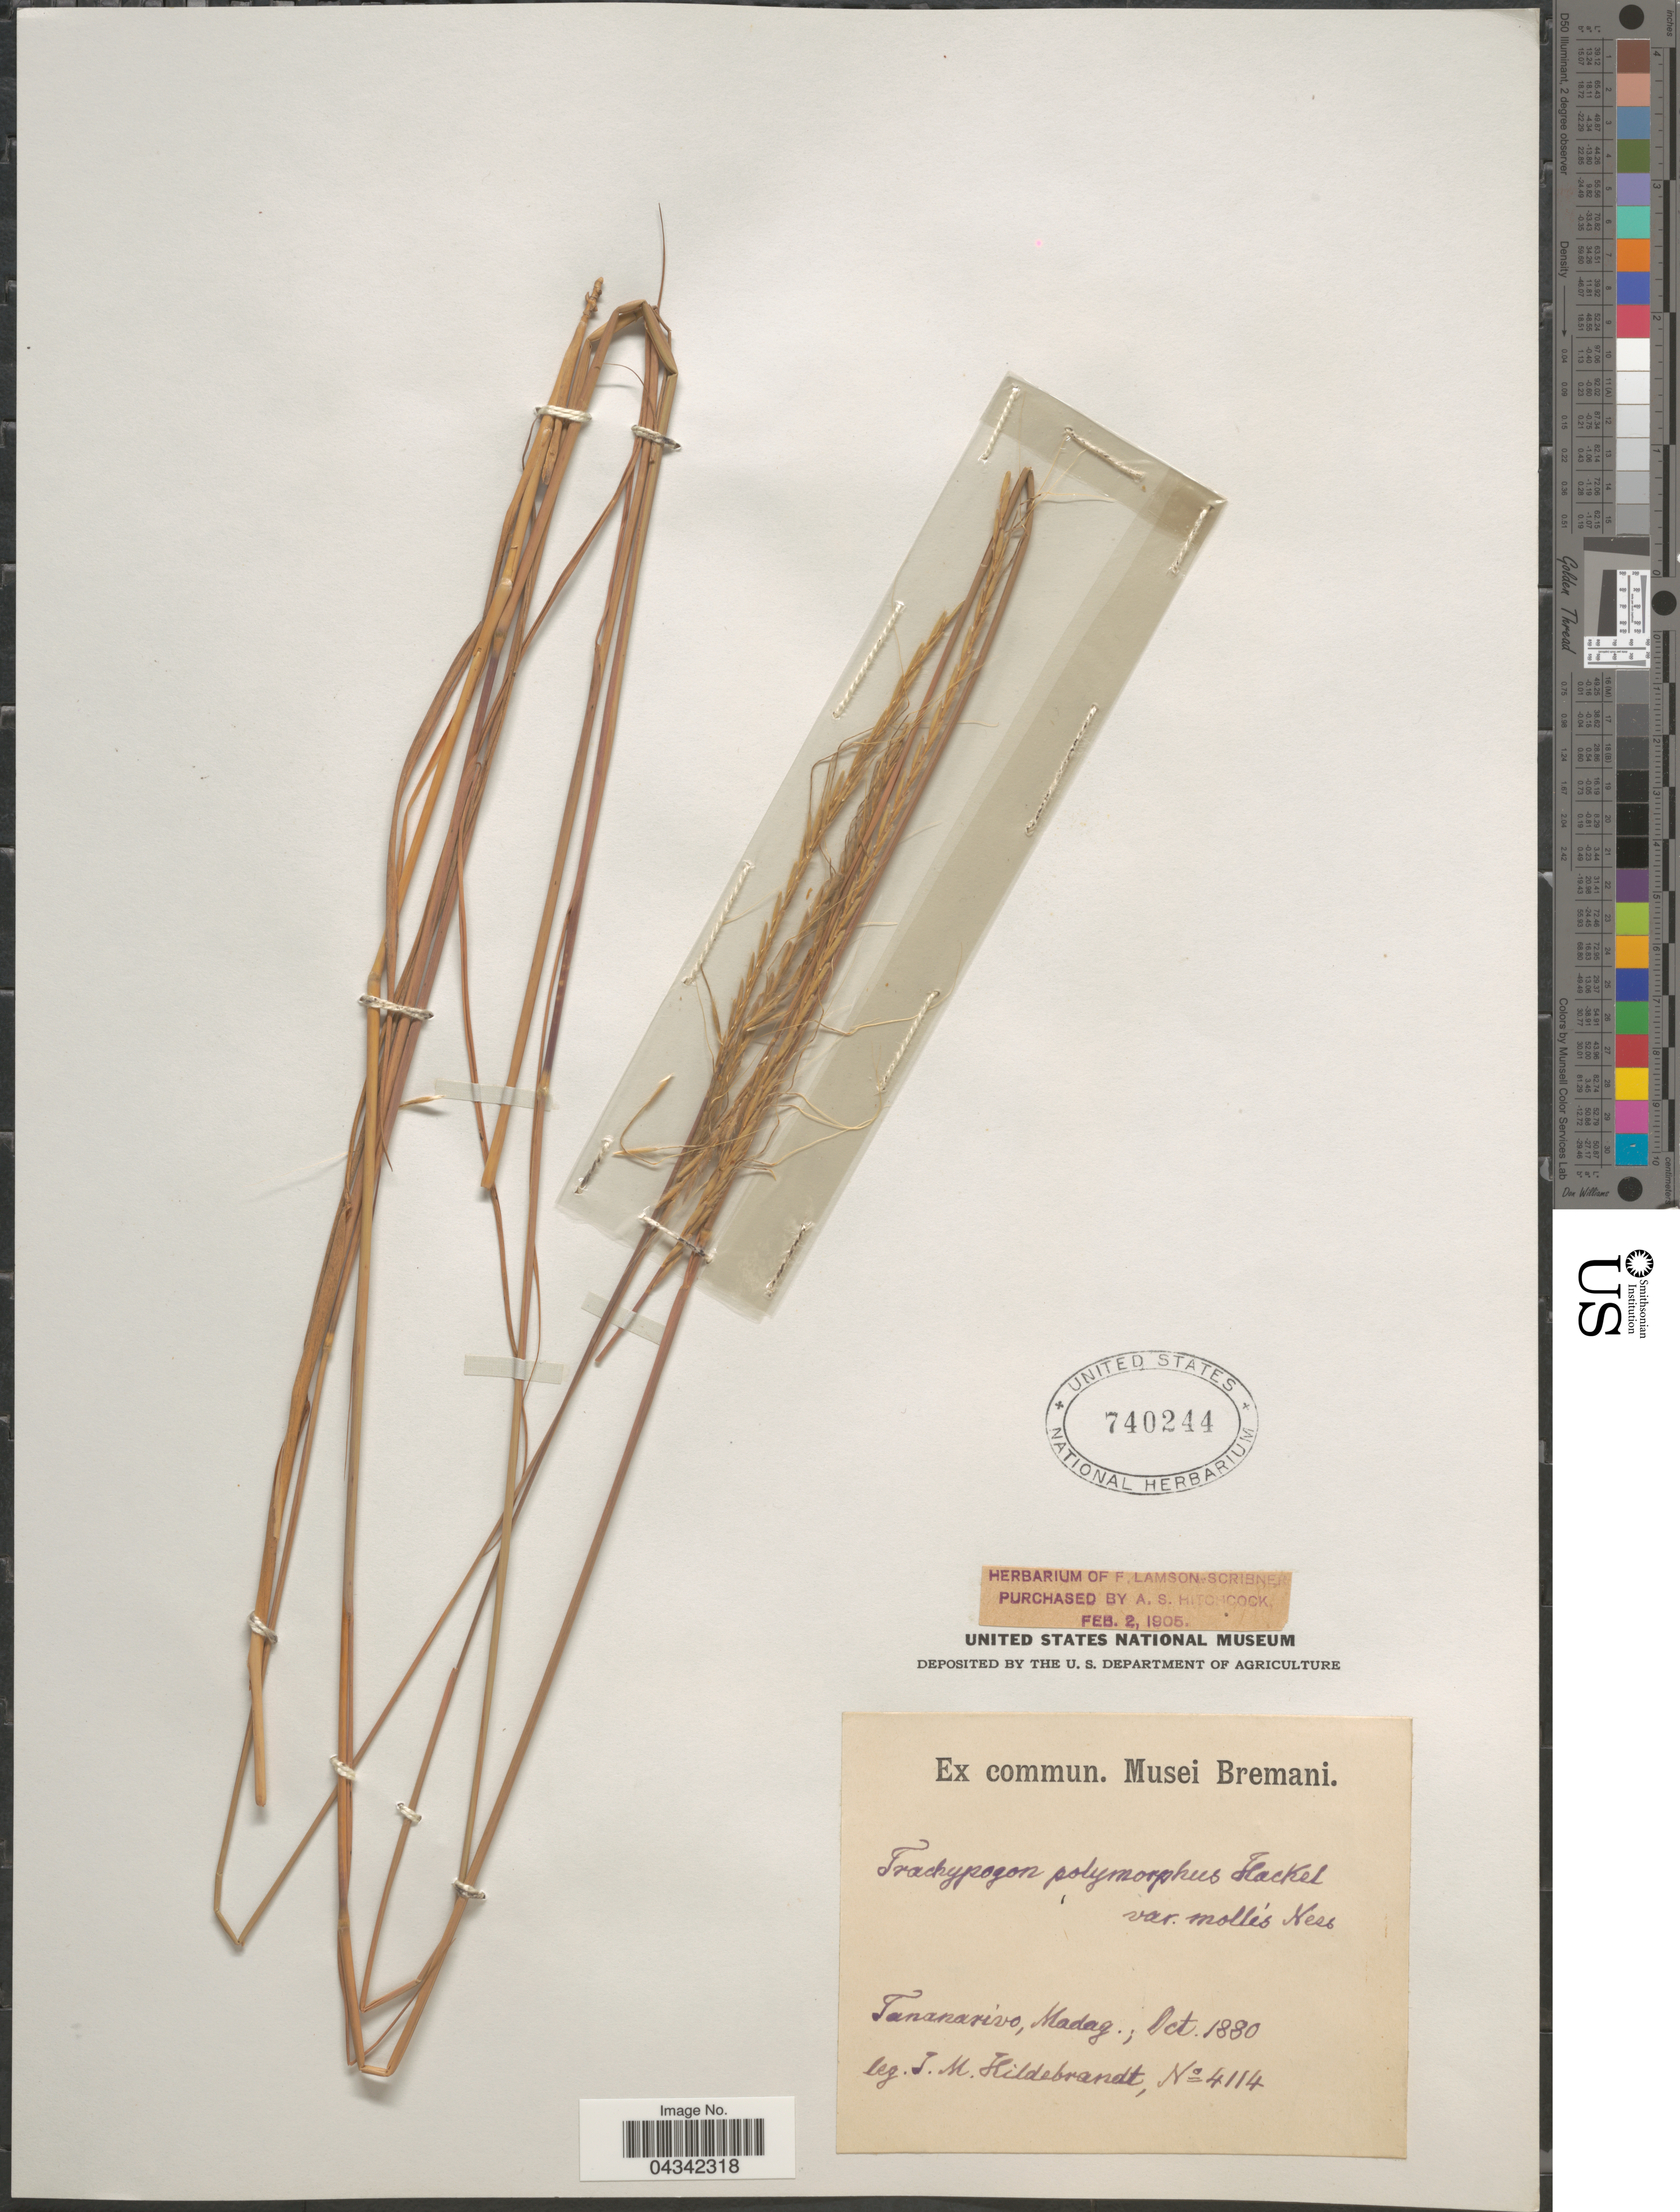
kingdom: Plantae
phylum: Tracheophyta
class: Liliopsida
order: Poales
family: Poaceae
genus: Trachypogon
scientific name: Trachypogon spicatus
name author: (L. f.) Kuntze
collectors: J. Hildebrandt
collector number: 4114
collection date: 1880-10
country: Madagascar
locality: Tananarivo.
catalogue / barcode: US 740244